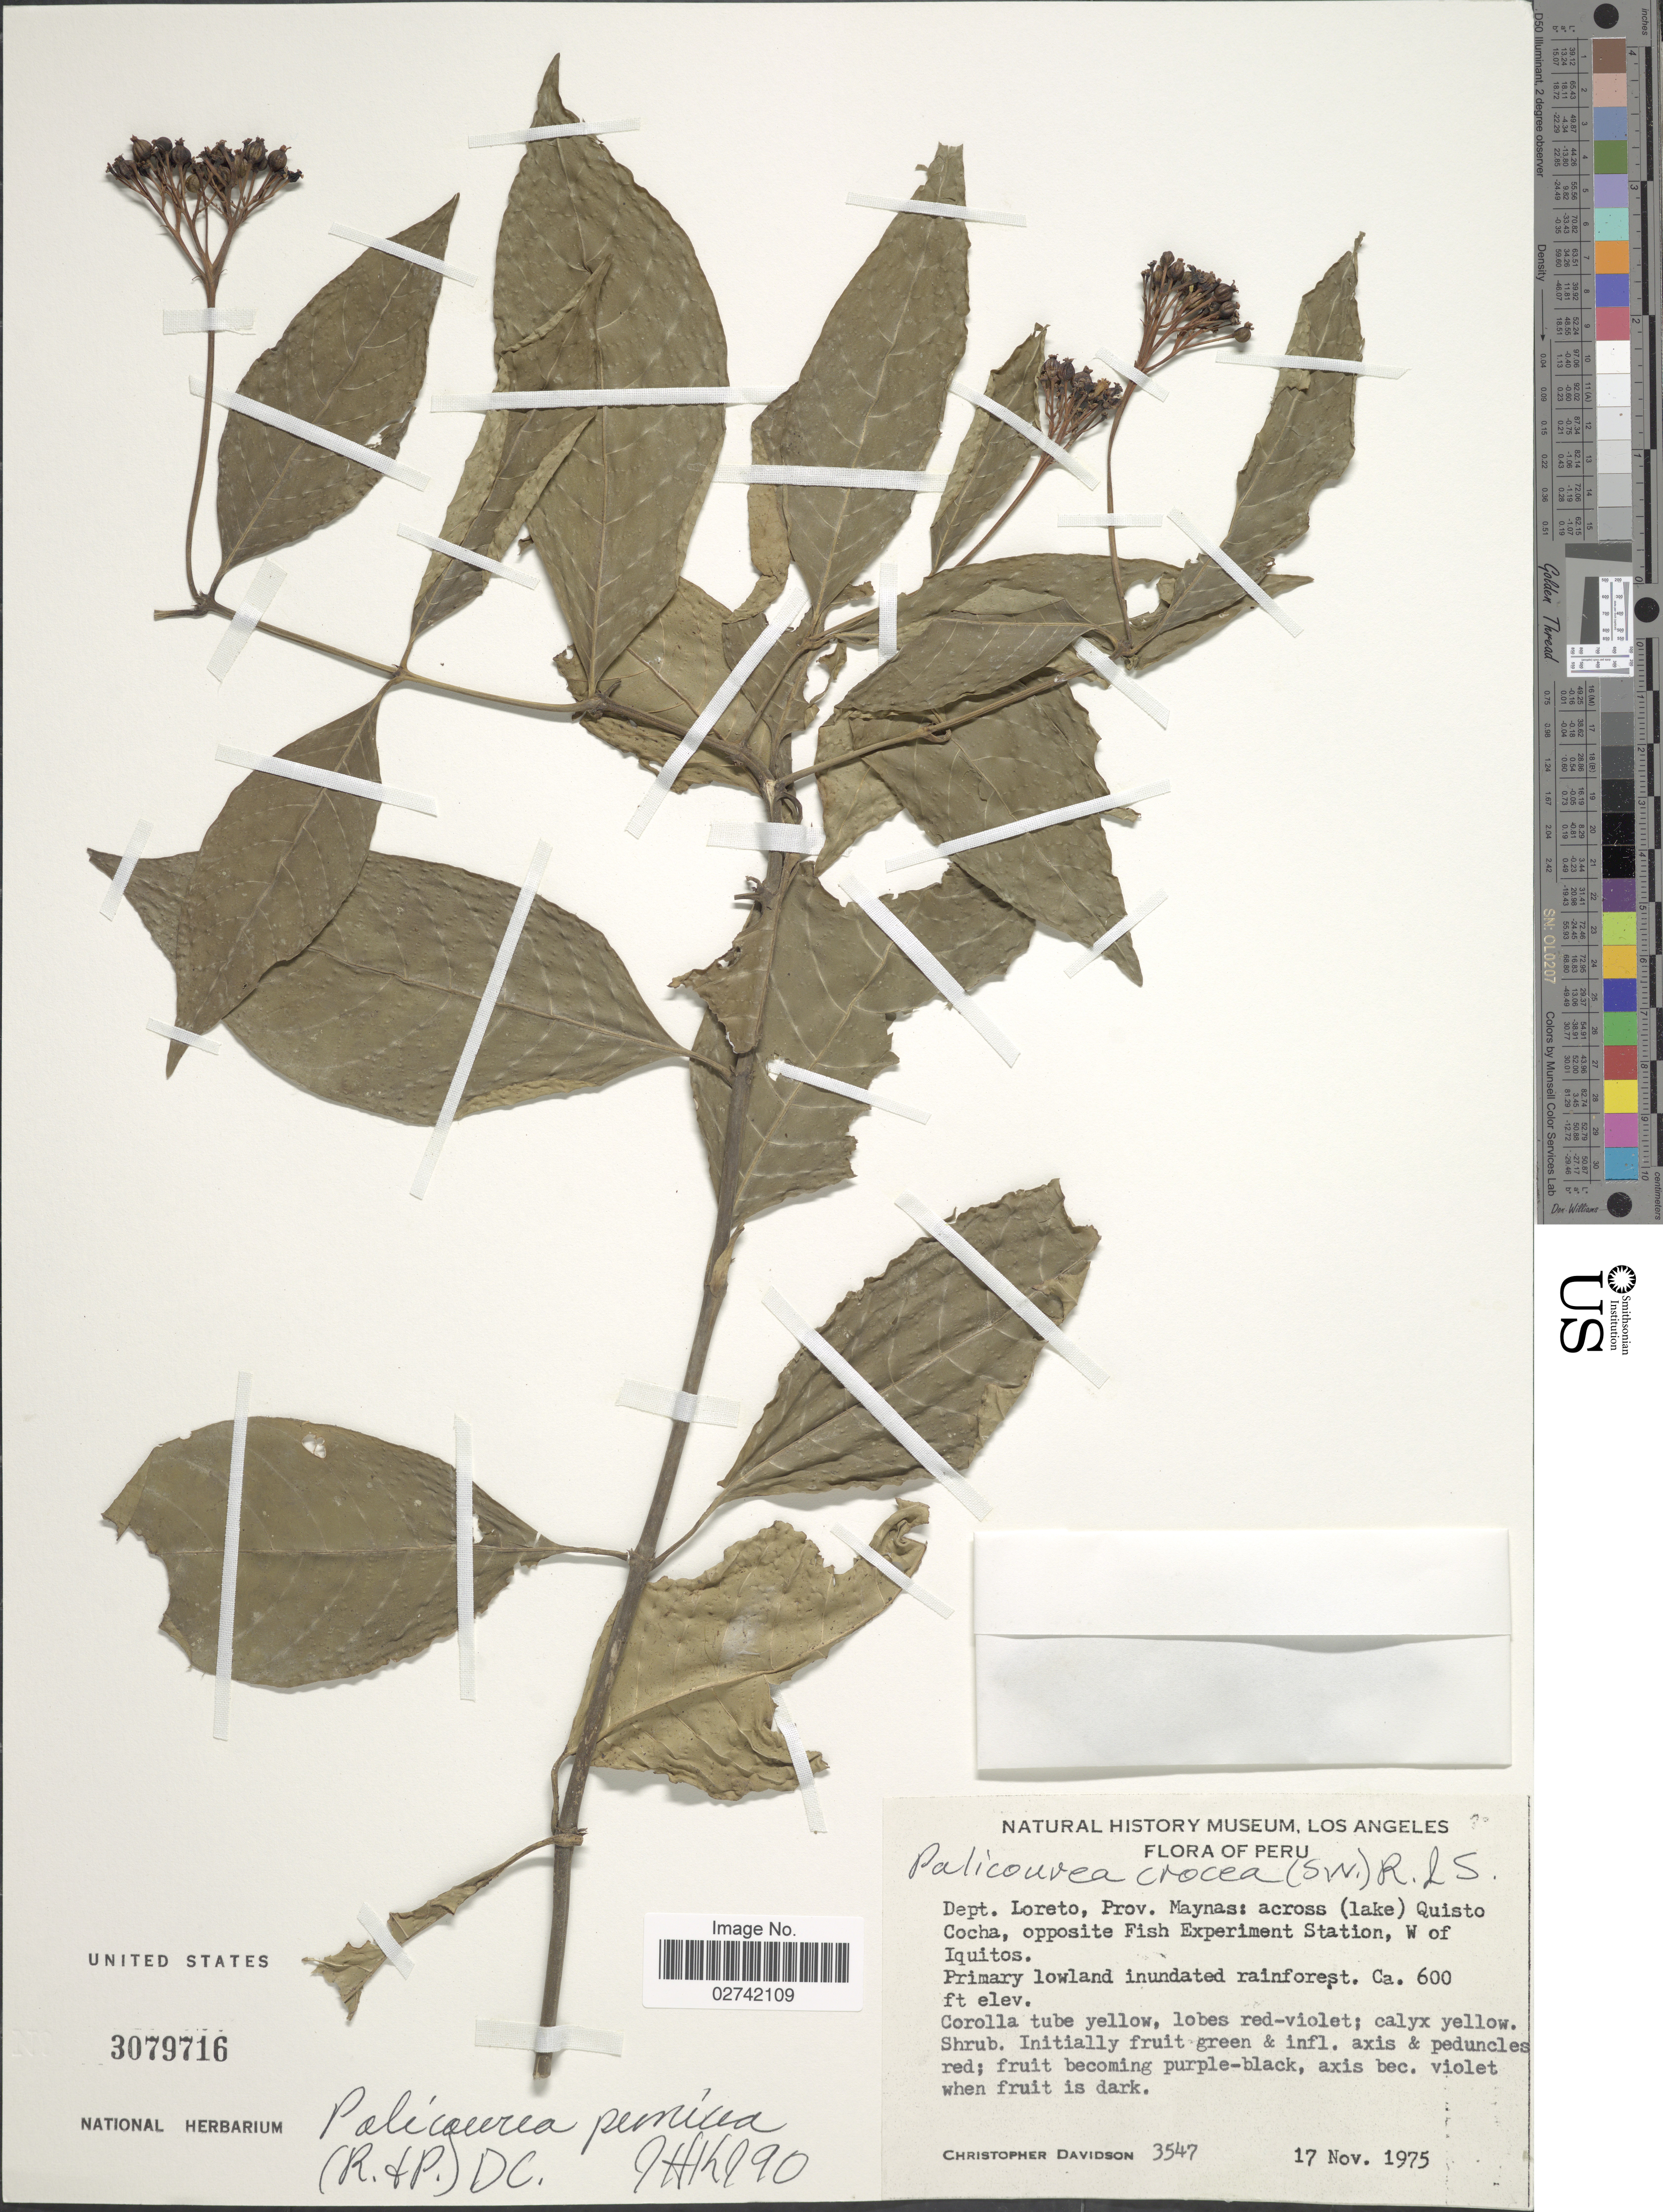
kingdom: Plantae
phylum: Tracheophyta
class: Magnoliopsida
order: Gentianales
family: Rubiaceae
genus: Palicourea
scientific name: Palicourea punicea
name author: (Ruiz & Pav.) DC.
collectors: C. Davidson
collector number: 3547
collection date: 1975-11-17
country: Peru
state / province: Loreto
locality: Prov. Maynas: across (lake) Quisto Cocha, opposite Fish Experiment Station, W of Iquitos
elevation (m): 183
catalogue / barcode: US 3079716